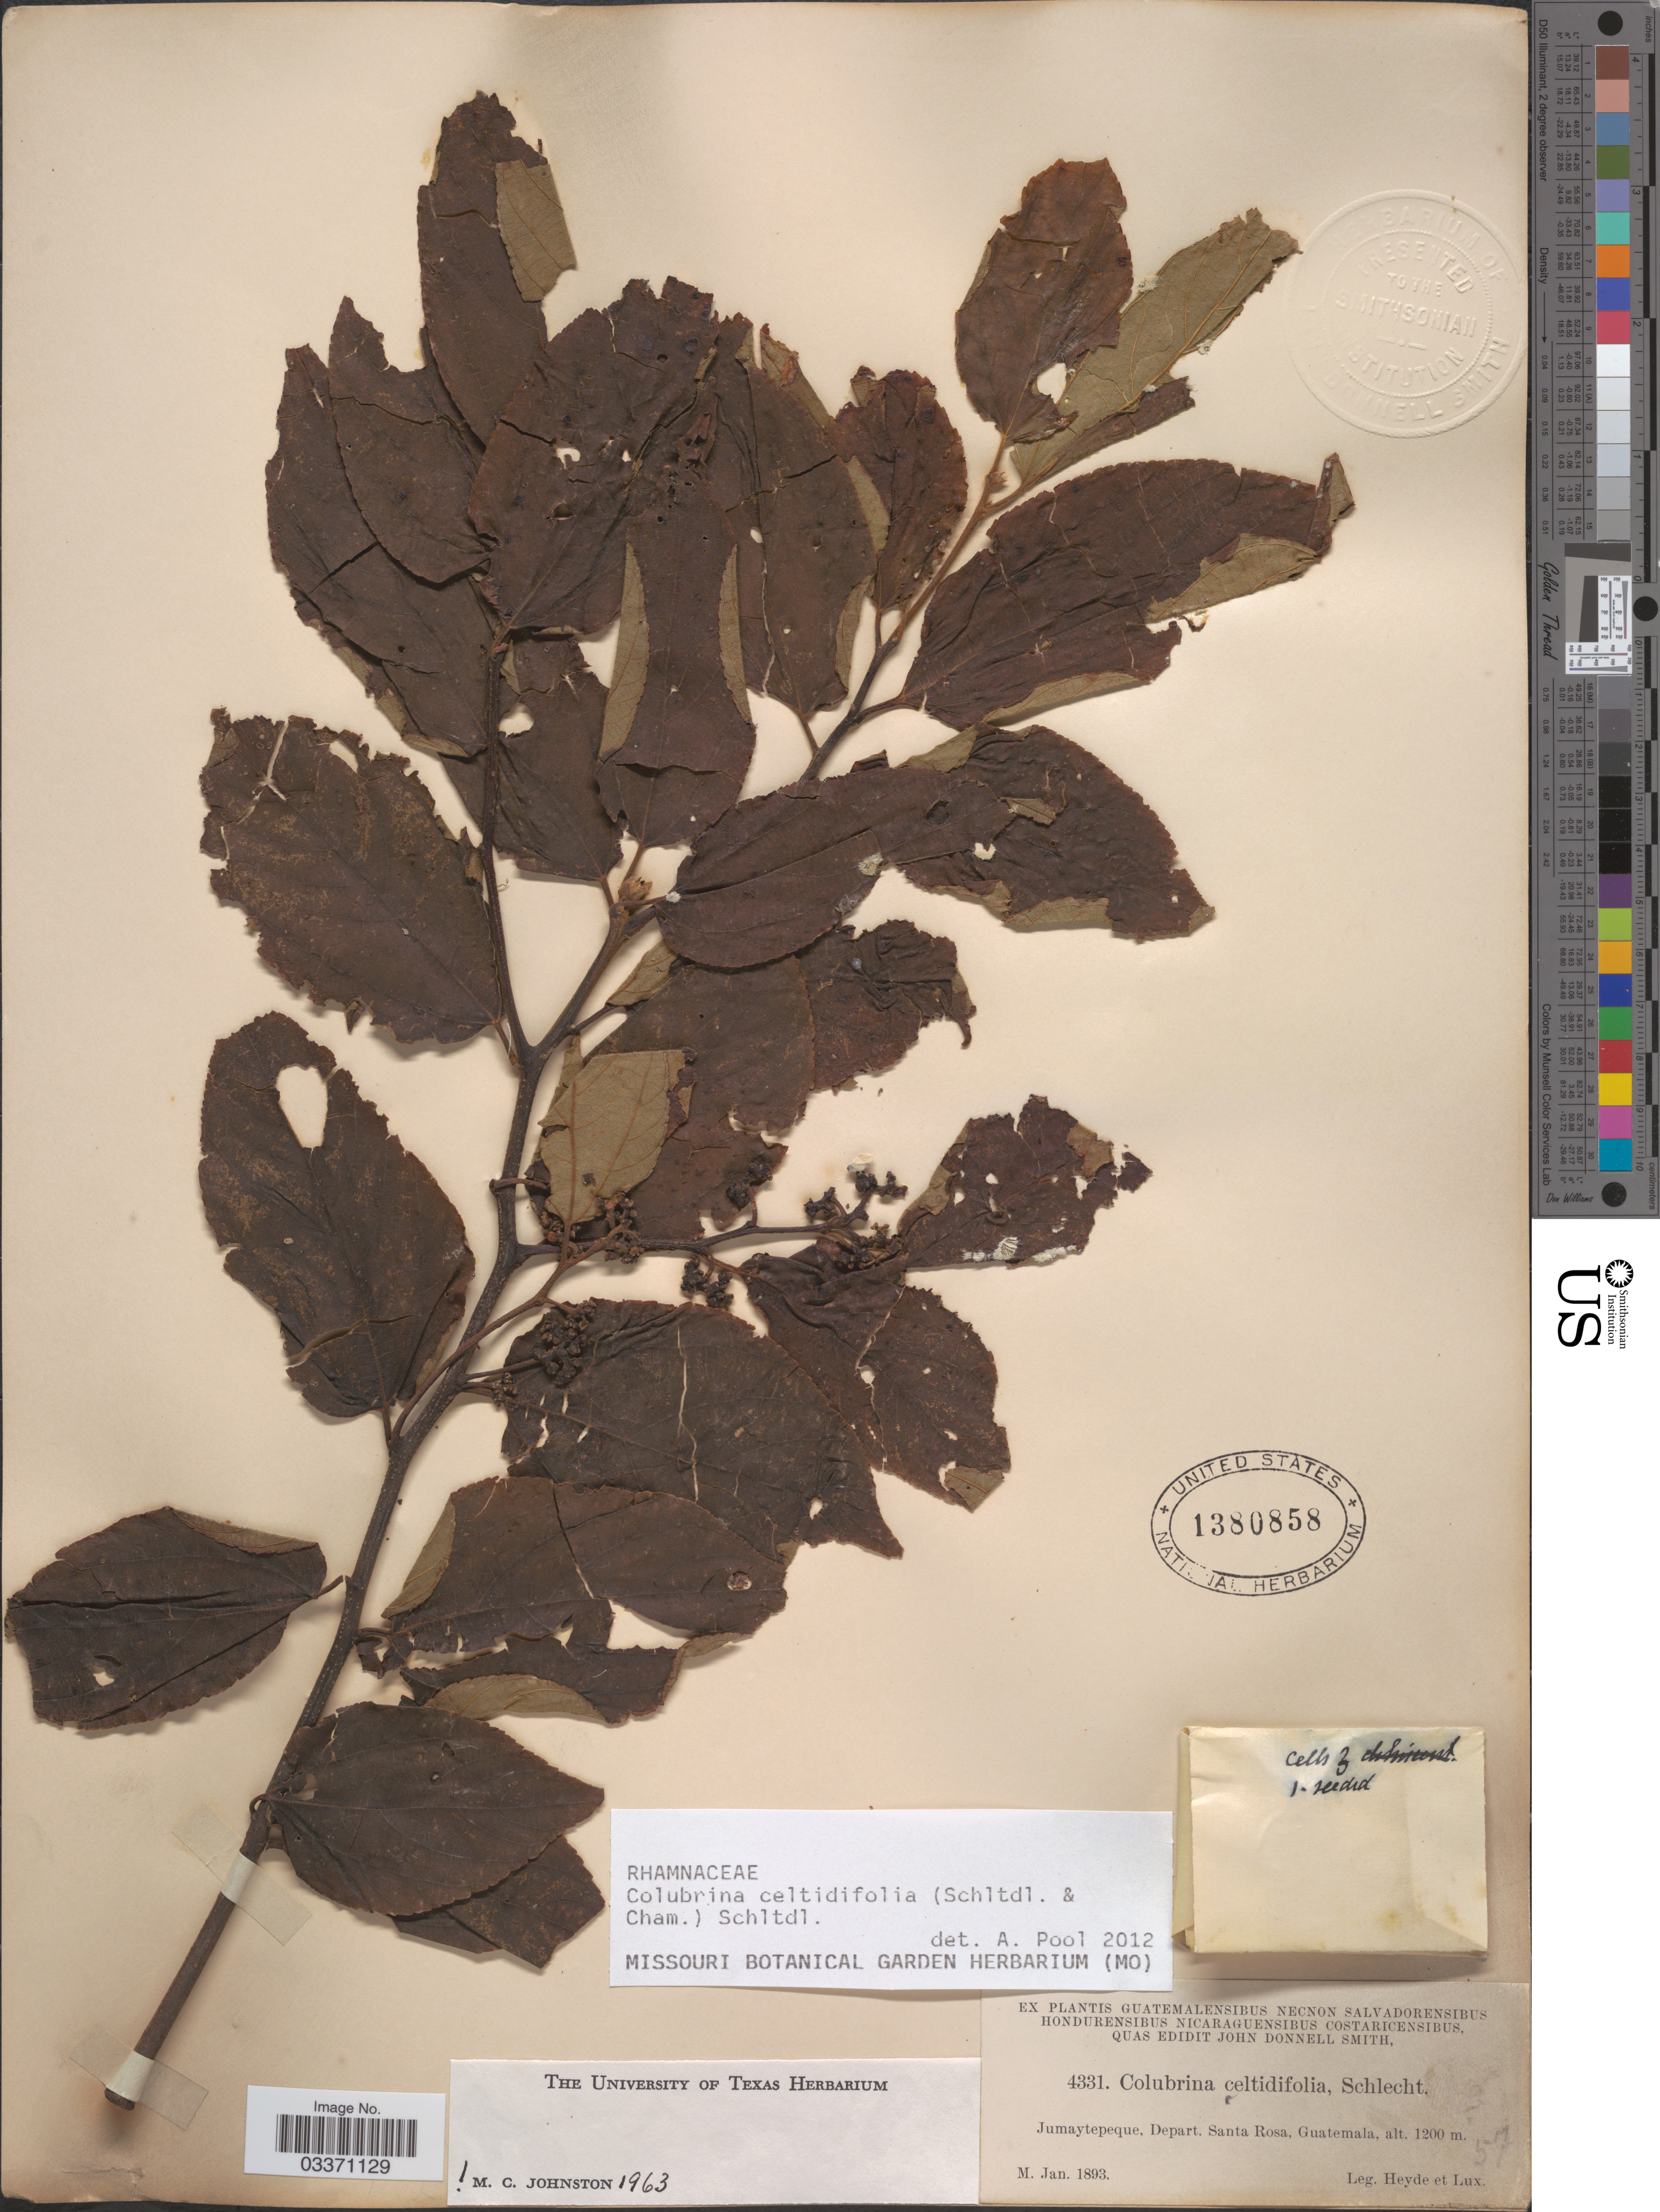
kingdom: Plantae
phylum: Tracheophyta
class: Magnoliopsida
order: Rosales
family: Rhamnaceae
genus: Colubrina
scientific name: Colubrina celtidifolia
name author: (Schltdl. & Cham.) Schltdl.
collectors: Heyde & Lux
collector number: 4331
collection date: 1893-01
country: Guatemala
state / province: Santa Rosa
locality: Jumaytepeque, Depart. Santa Rosa.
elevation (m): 1200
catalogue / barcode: US 1380858